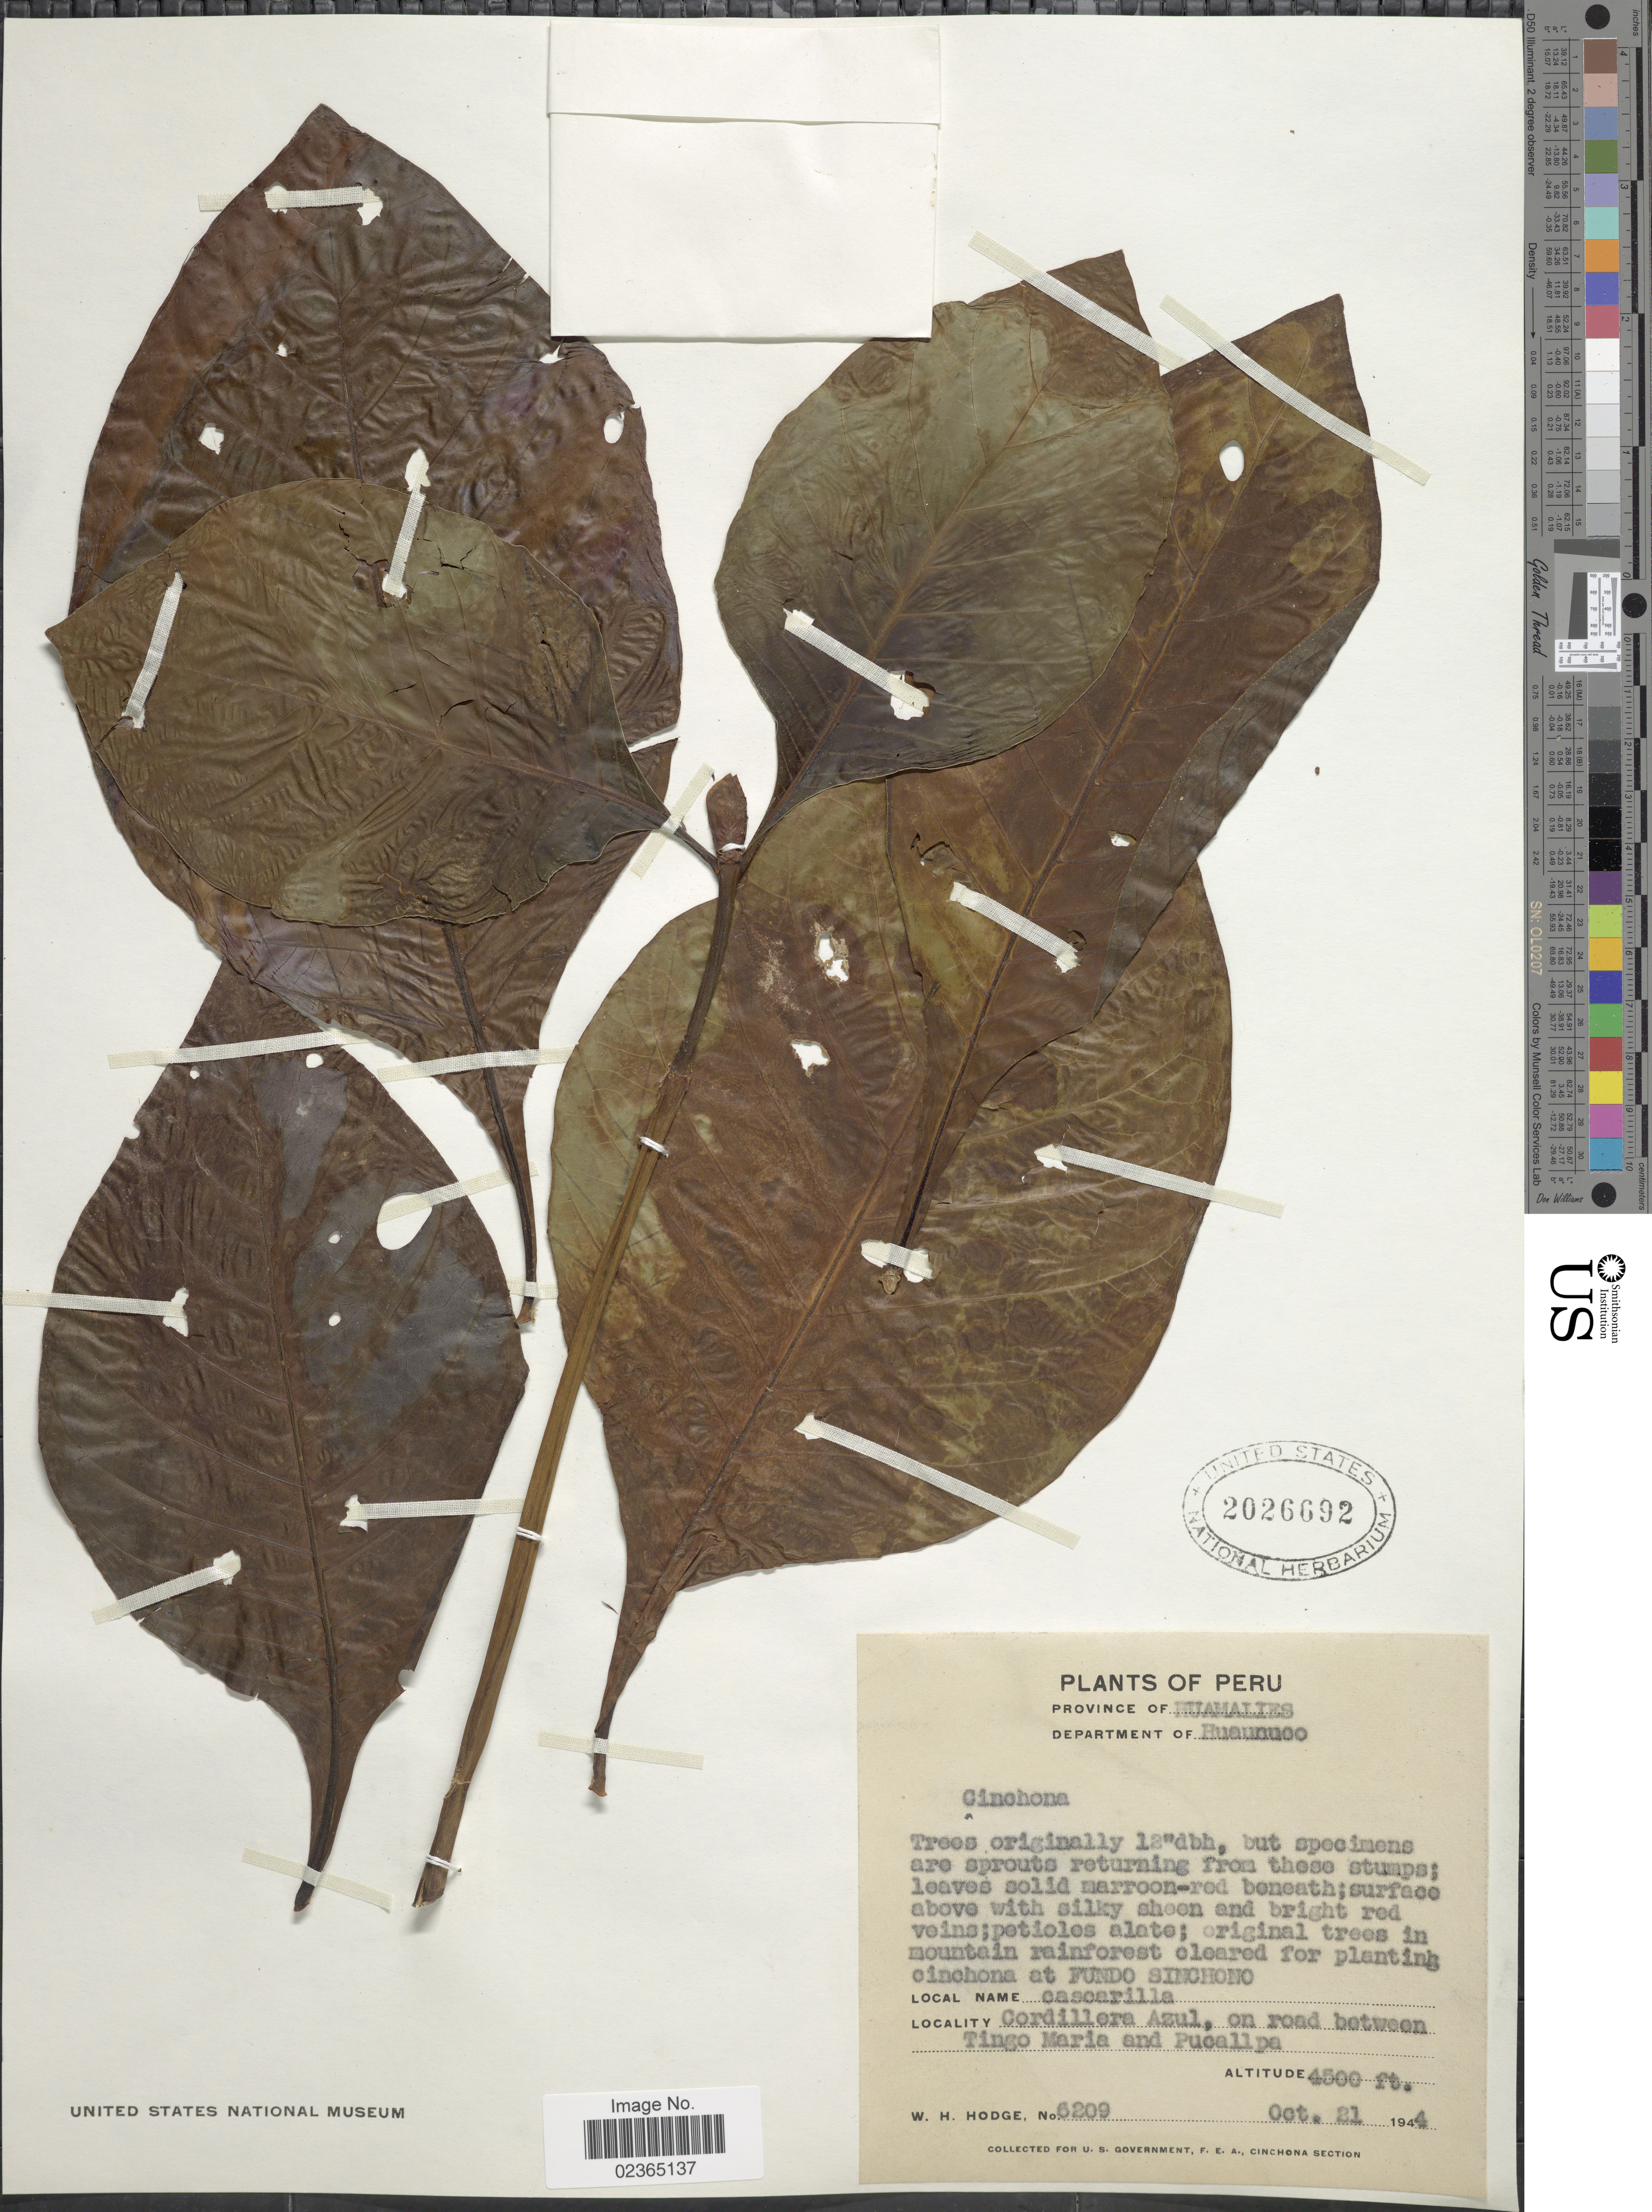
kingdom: Plantae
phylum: Tracheophyta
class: Magnoliopsida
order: Gentianales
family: Rubiaceae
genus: Cinchona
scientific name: Cinchona sp.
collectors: W. Hodge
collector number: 6209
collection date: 1944-10-21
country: Peru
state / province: Huánuco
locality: Province Huamalies, Original trees in mountain rainforest cleared for planting cinchona at Fundo Sinchono, Cordillera Azul, on road between Tingo Maria and Pucallpa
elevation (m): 1372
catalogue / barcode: US 2026692